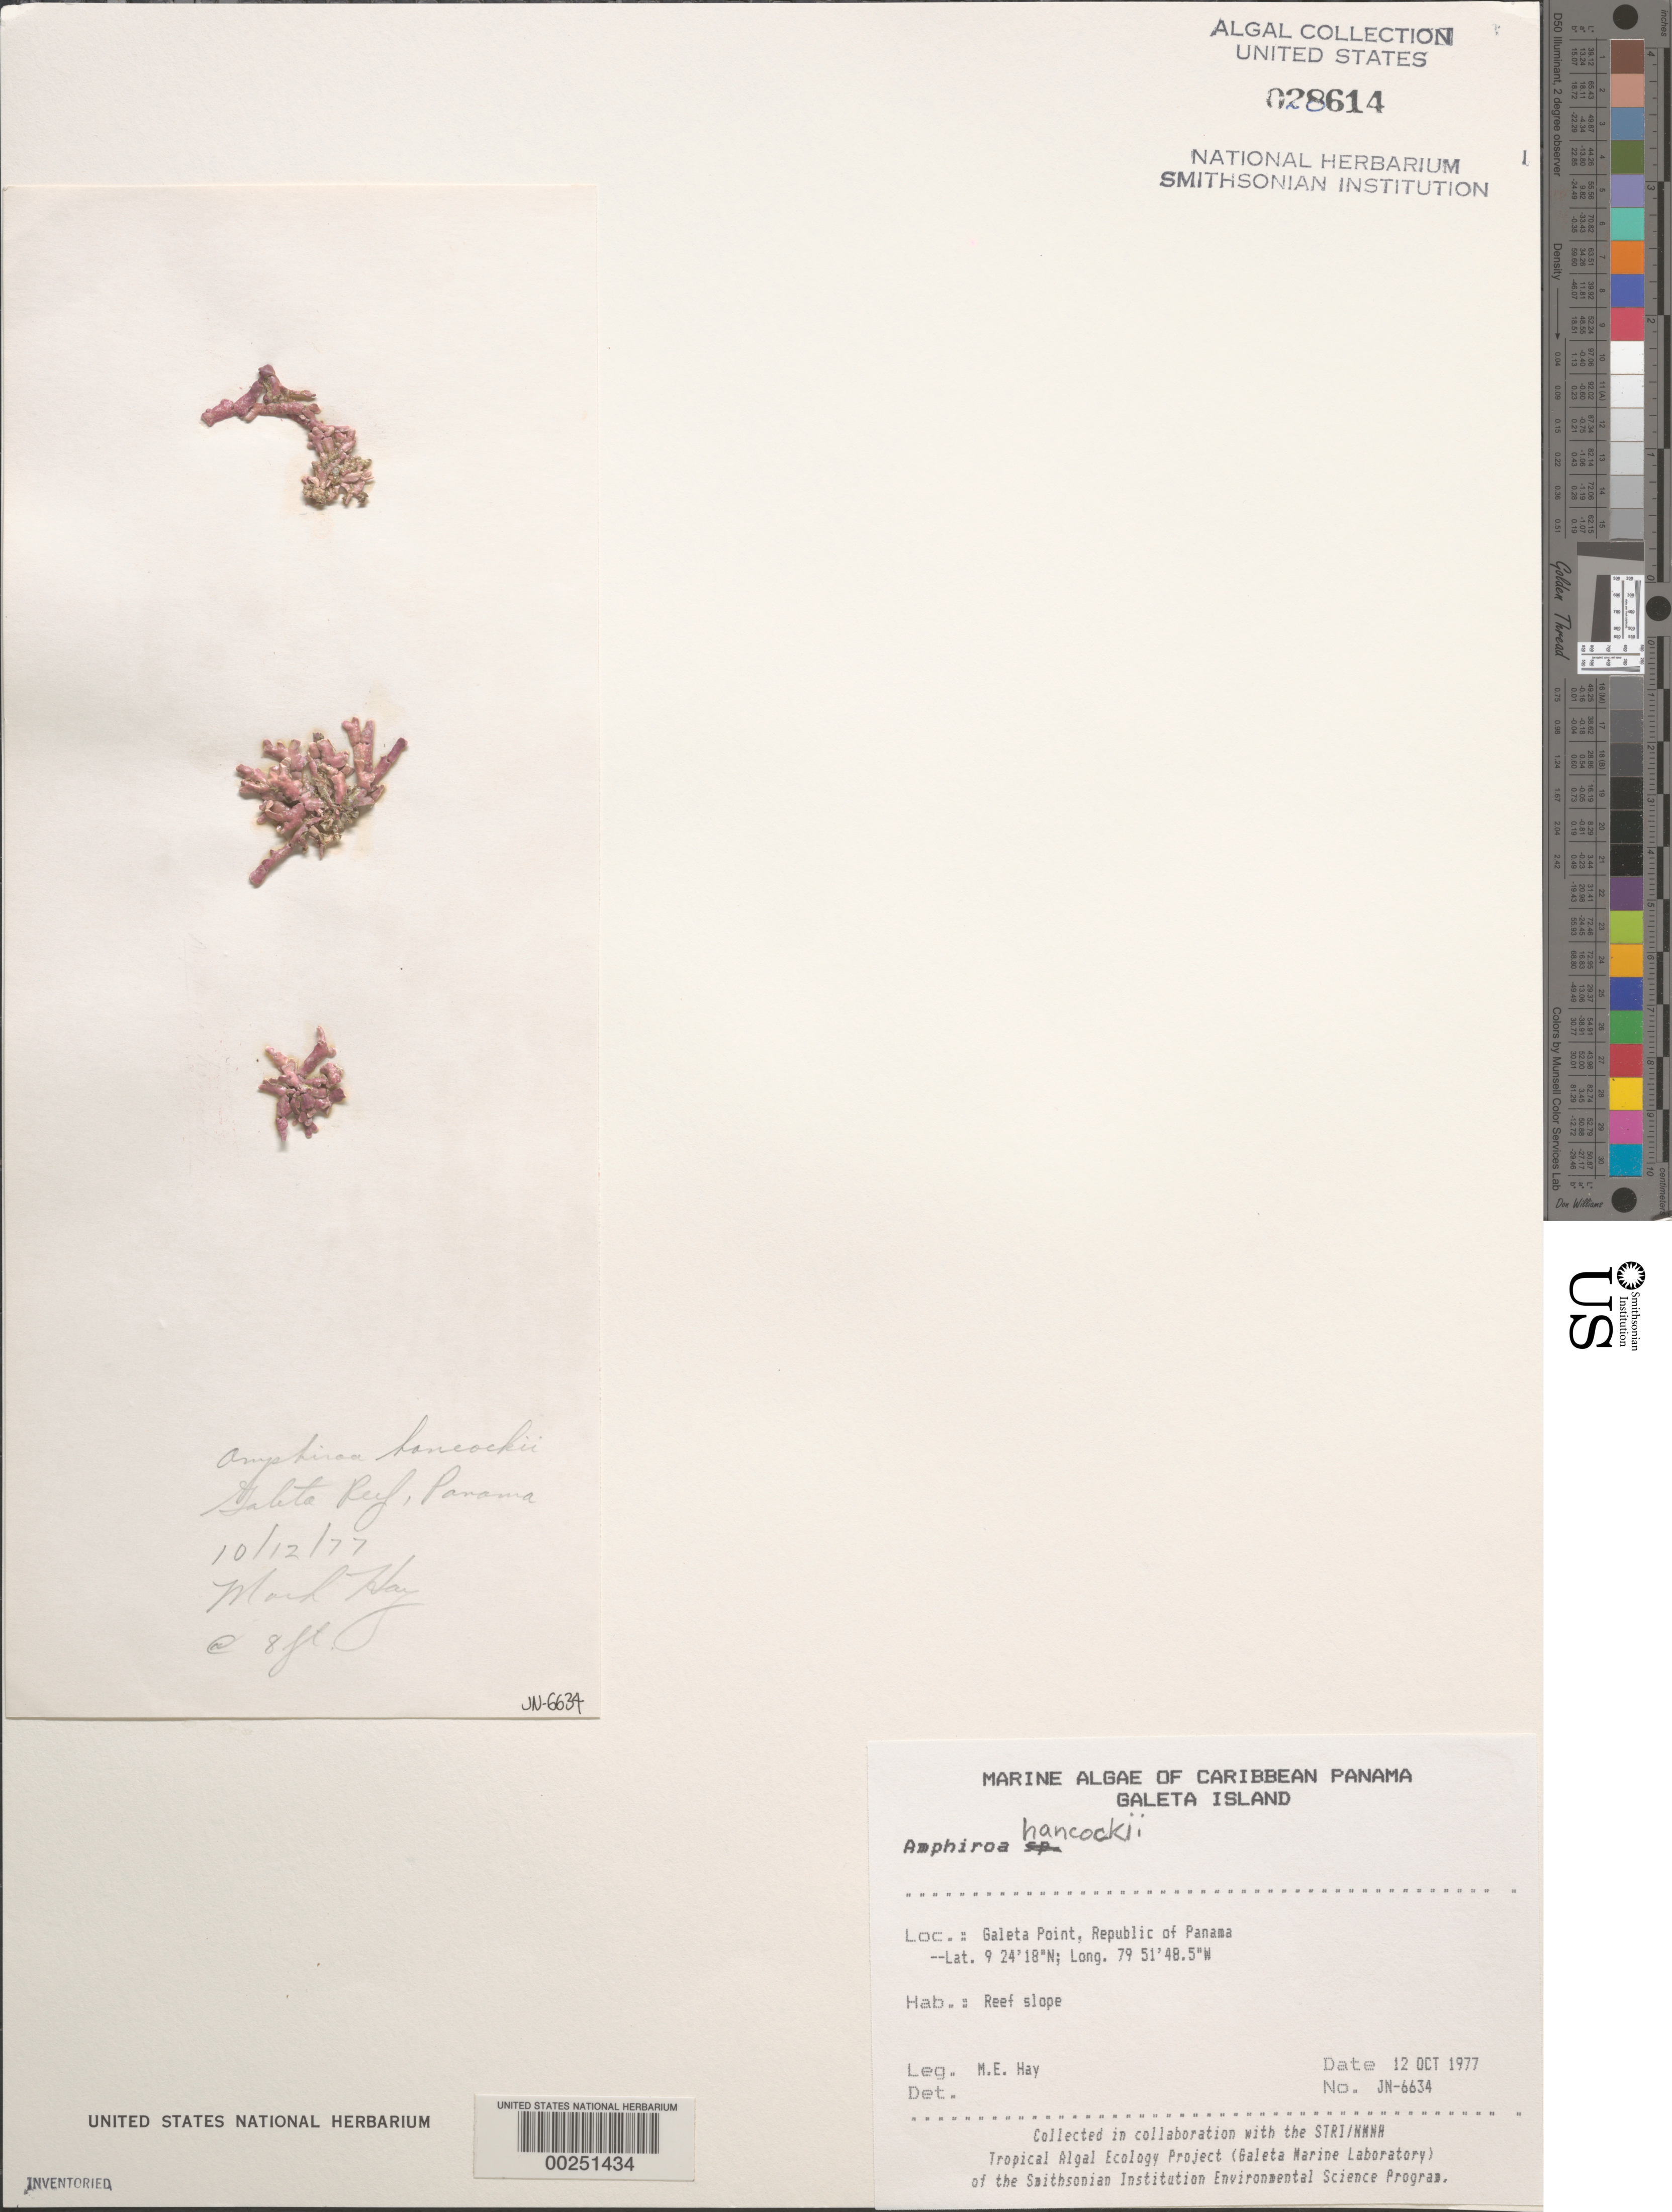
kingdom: Plantae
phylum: Rhodophyta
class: Florideophyceae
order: Corallinales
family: Lithophyllaceae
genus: Amphiroa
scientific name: Amphiroa hancockii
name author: W.R. Taylor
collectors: M. E. Hay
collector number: JN-6634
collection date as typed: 12 Oct 1977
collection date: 1977-10-12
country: Panama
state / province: Colón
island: Galeta Island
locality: Galeta Point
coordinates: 9 24' 18" N, 79 51' 48.5" W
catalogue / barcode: US 28614